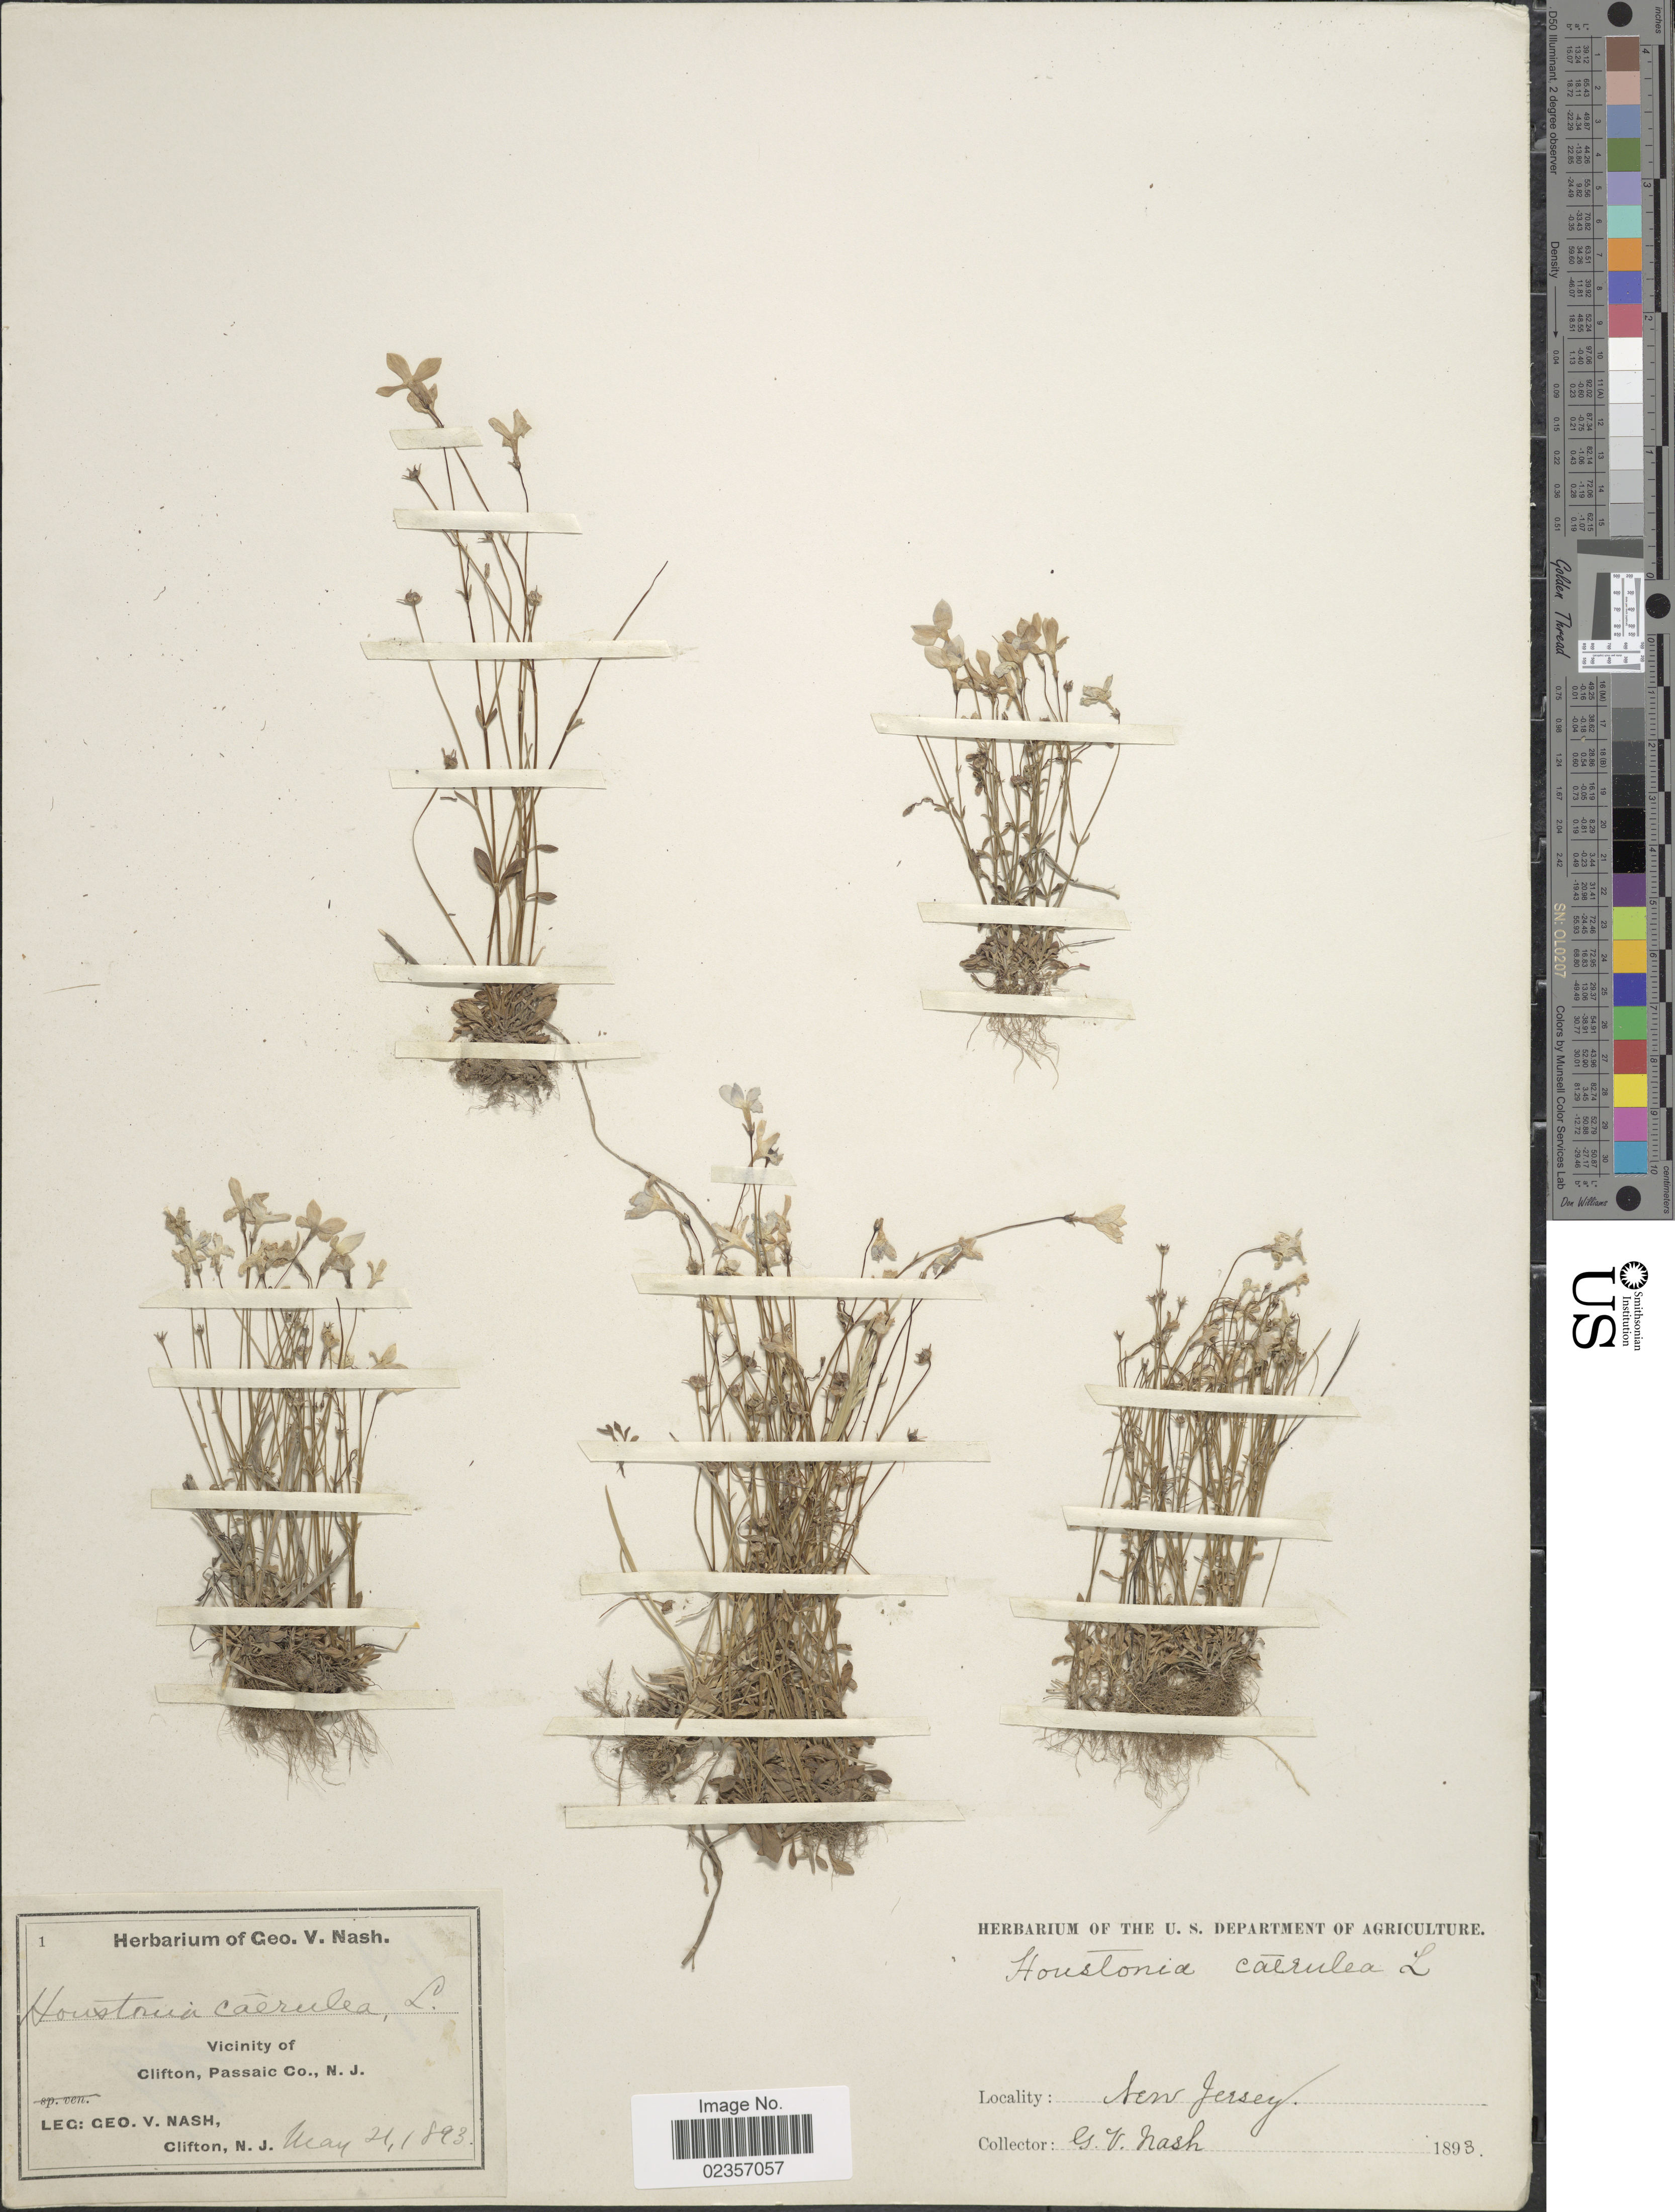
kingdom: Plantae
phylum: Tracheophyta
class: Magnoliopsida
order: Gentianales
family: Rubiaceae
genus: Houstonia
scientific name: Houstonia caerulea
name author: L.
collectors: G. V. Nash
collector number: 1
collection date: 1893-05-21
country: United States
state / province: New Jersey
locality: Vicinity of Clifton, Passaic Co